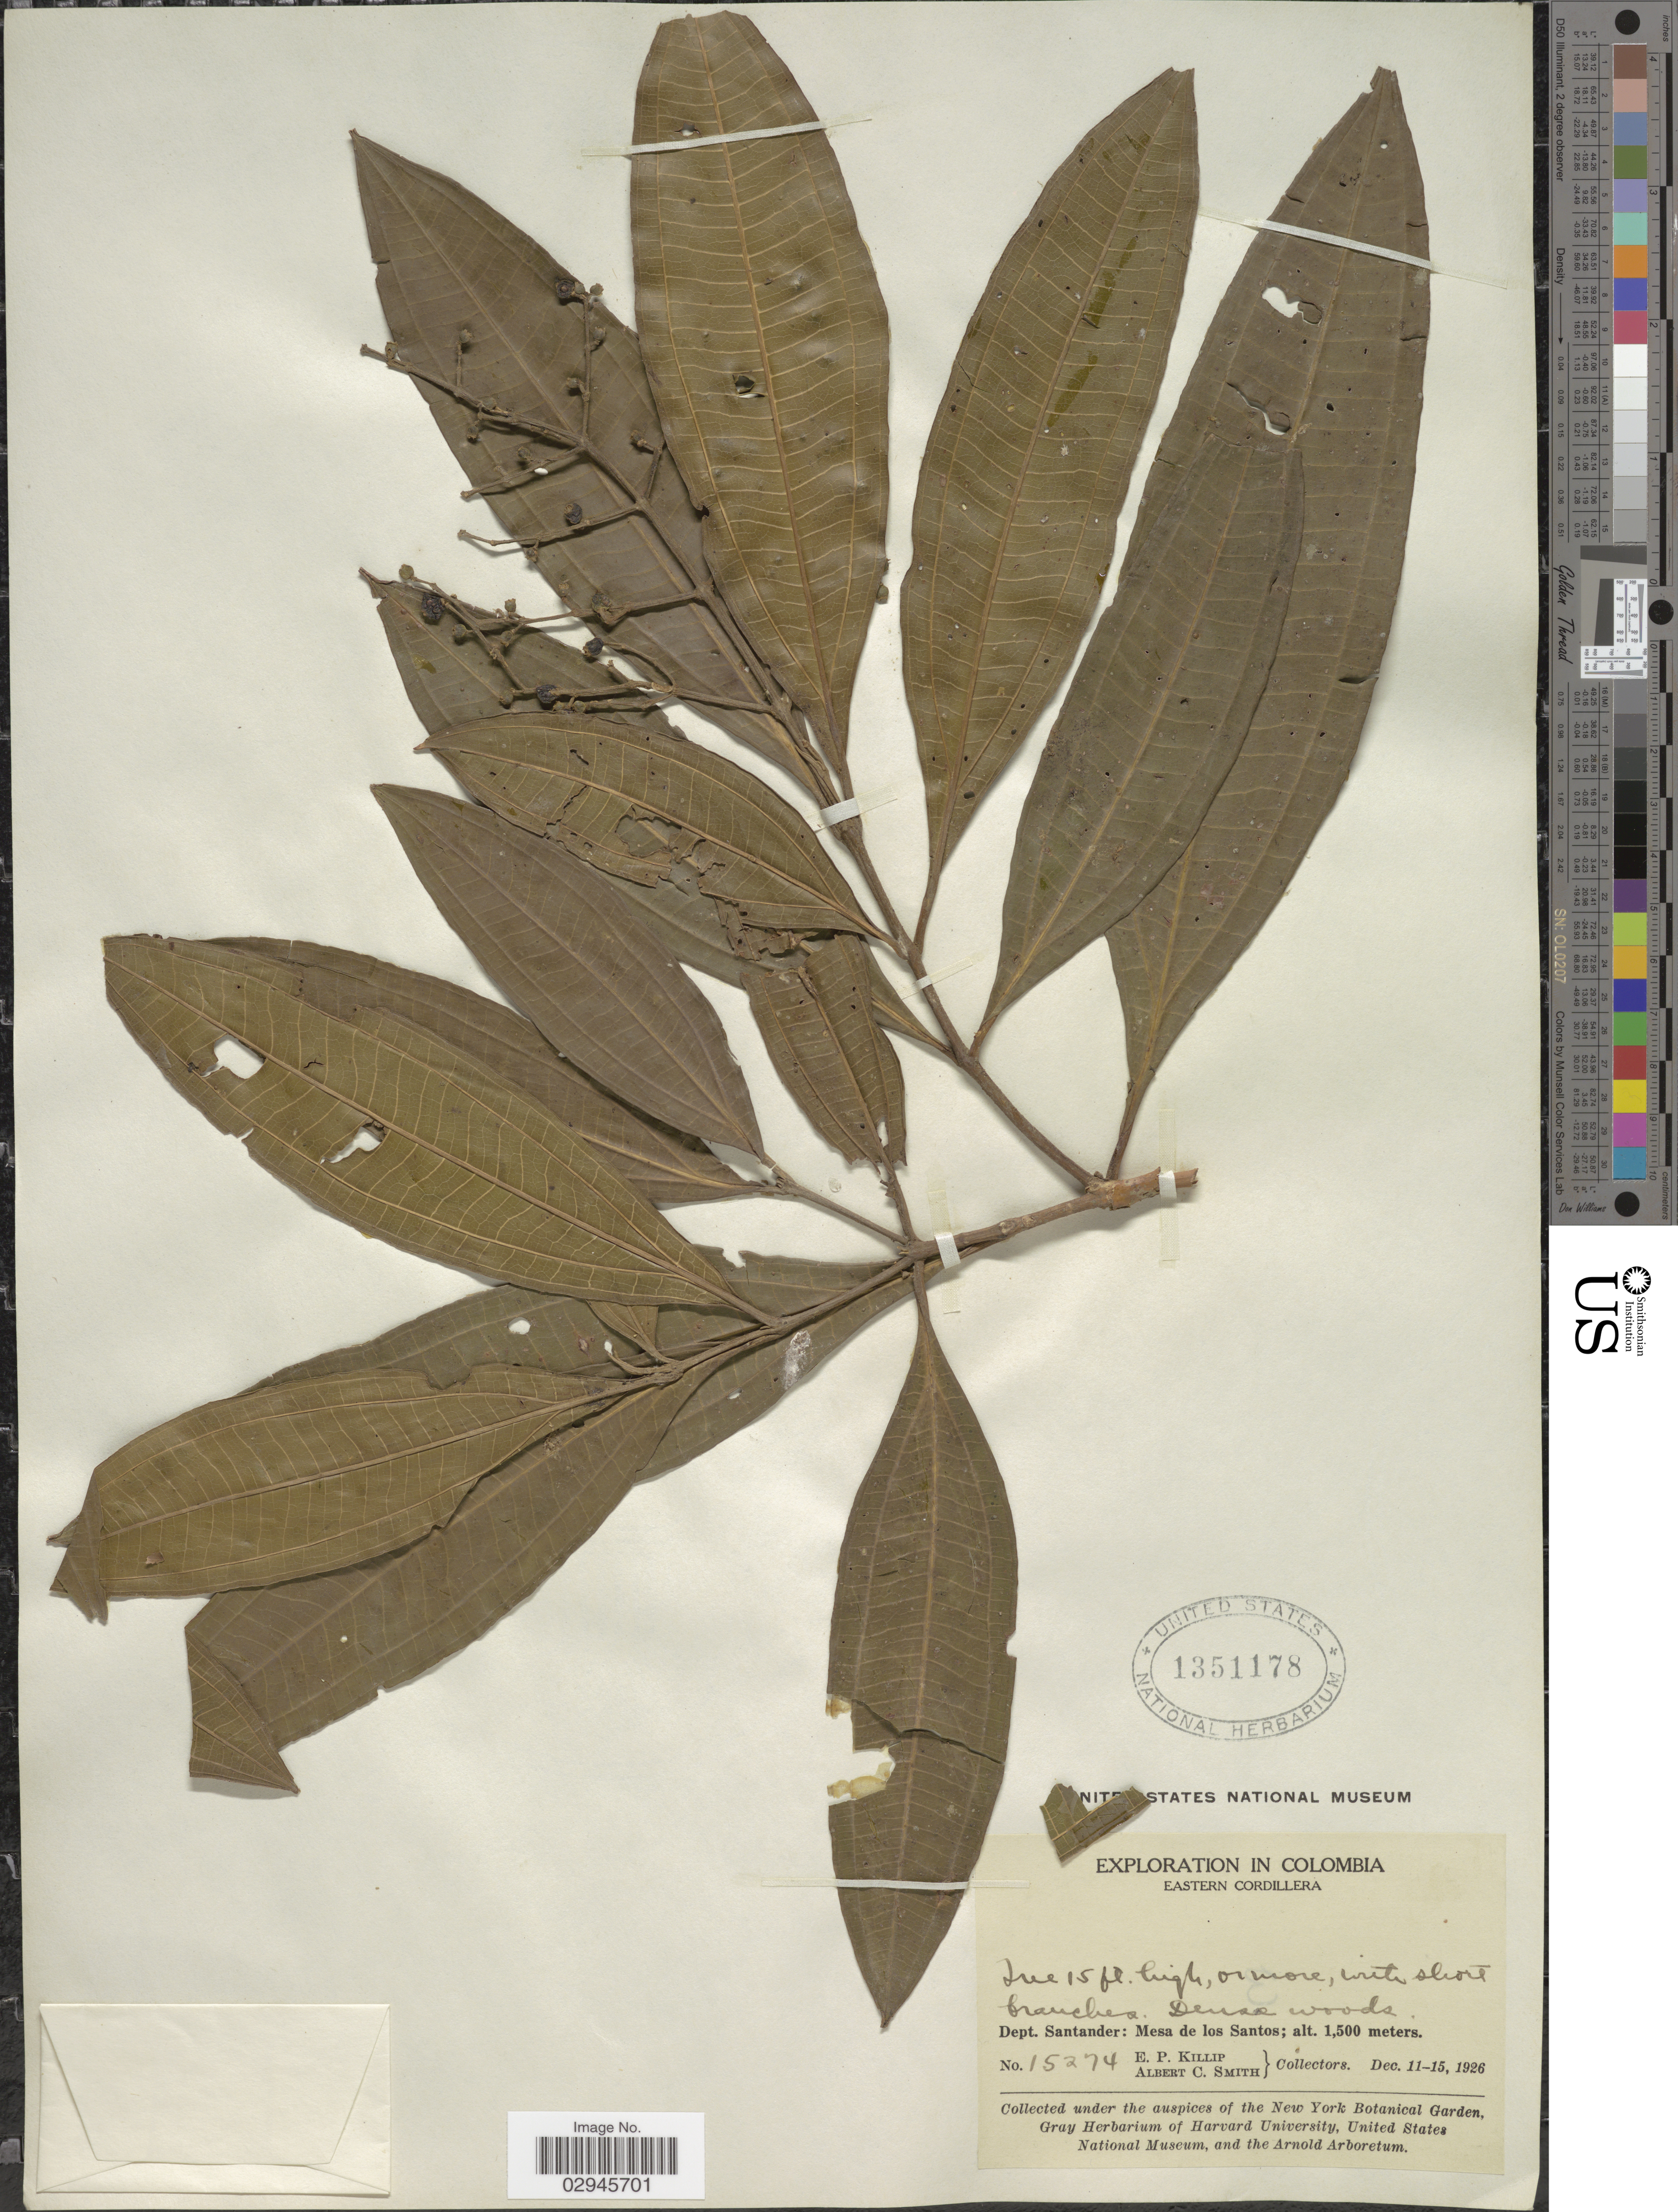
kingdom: Plantae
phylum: Tracheophyta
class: Magnoliopsida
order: Myrtales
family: Melastomataceae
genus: Miconia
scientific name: Miconia sp.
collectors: E. P. Killip & A. C. Smith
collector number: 15274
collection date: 1926-12-11/1926-12-15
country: Colombia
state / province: Santander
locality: Eastern Cordillera. Dept. Santander: Mesa de los Santos.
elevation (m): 1500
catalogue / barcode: US 1351178